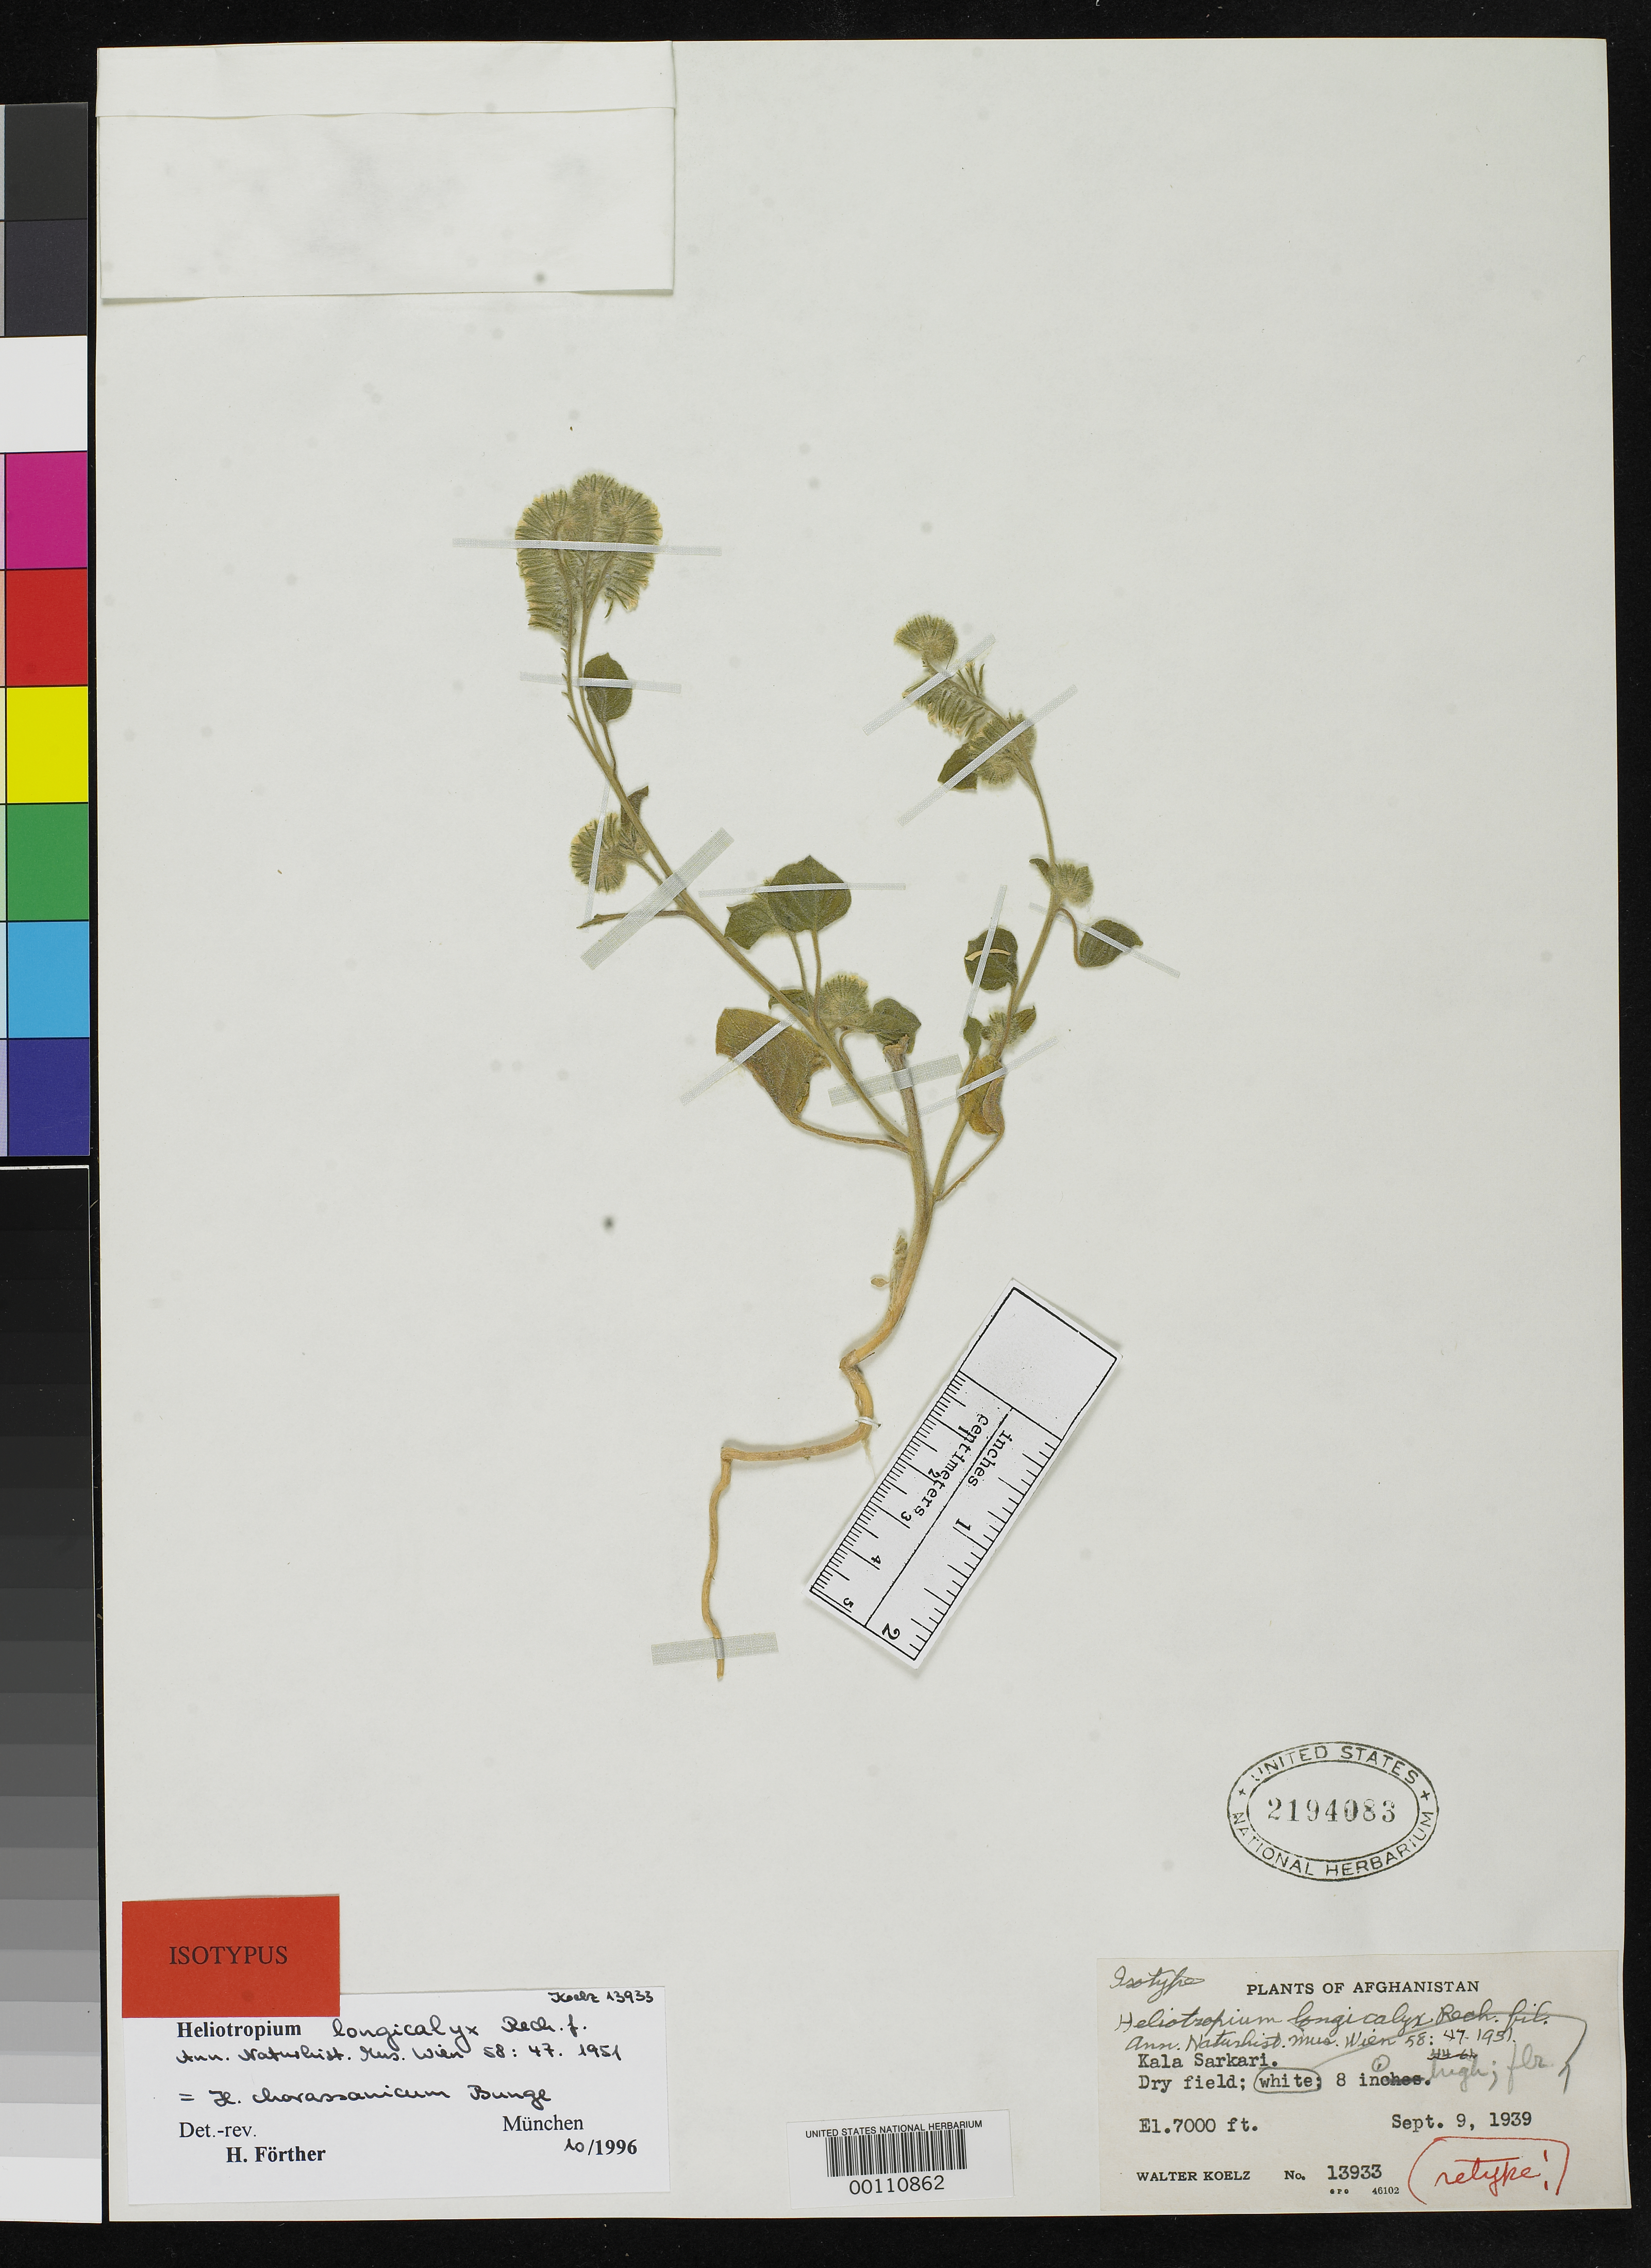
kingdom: Plantae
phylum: Tracheophyta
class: Magnoliopsida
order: Boraginales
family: Heliotropiaceae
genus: Heliotropium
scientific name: Heliotropium longicalyx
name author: Rech. f.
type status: Isotype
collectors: W. N. Koelz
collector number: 13933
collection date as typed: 09 Sep 1939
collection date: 1939-09-09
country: Afghanistan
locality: Kala Sarkari.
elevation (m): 2134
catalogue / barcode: US 2194083